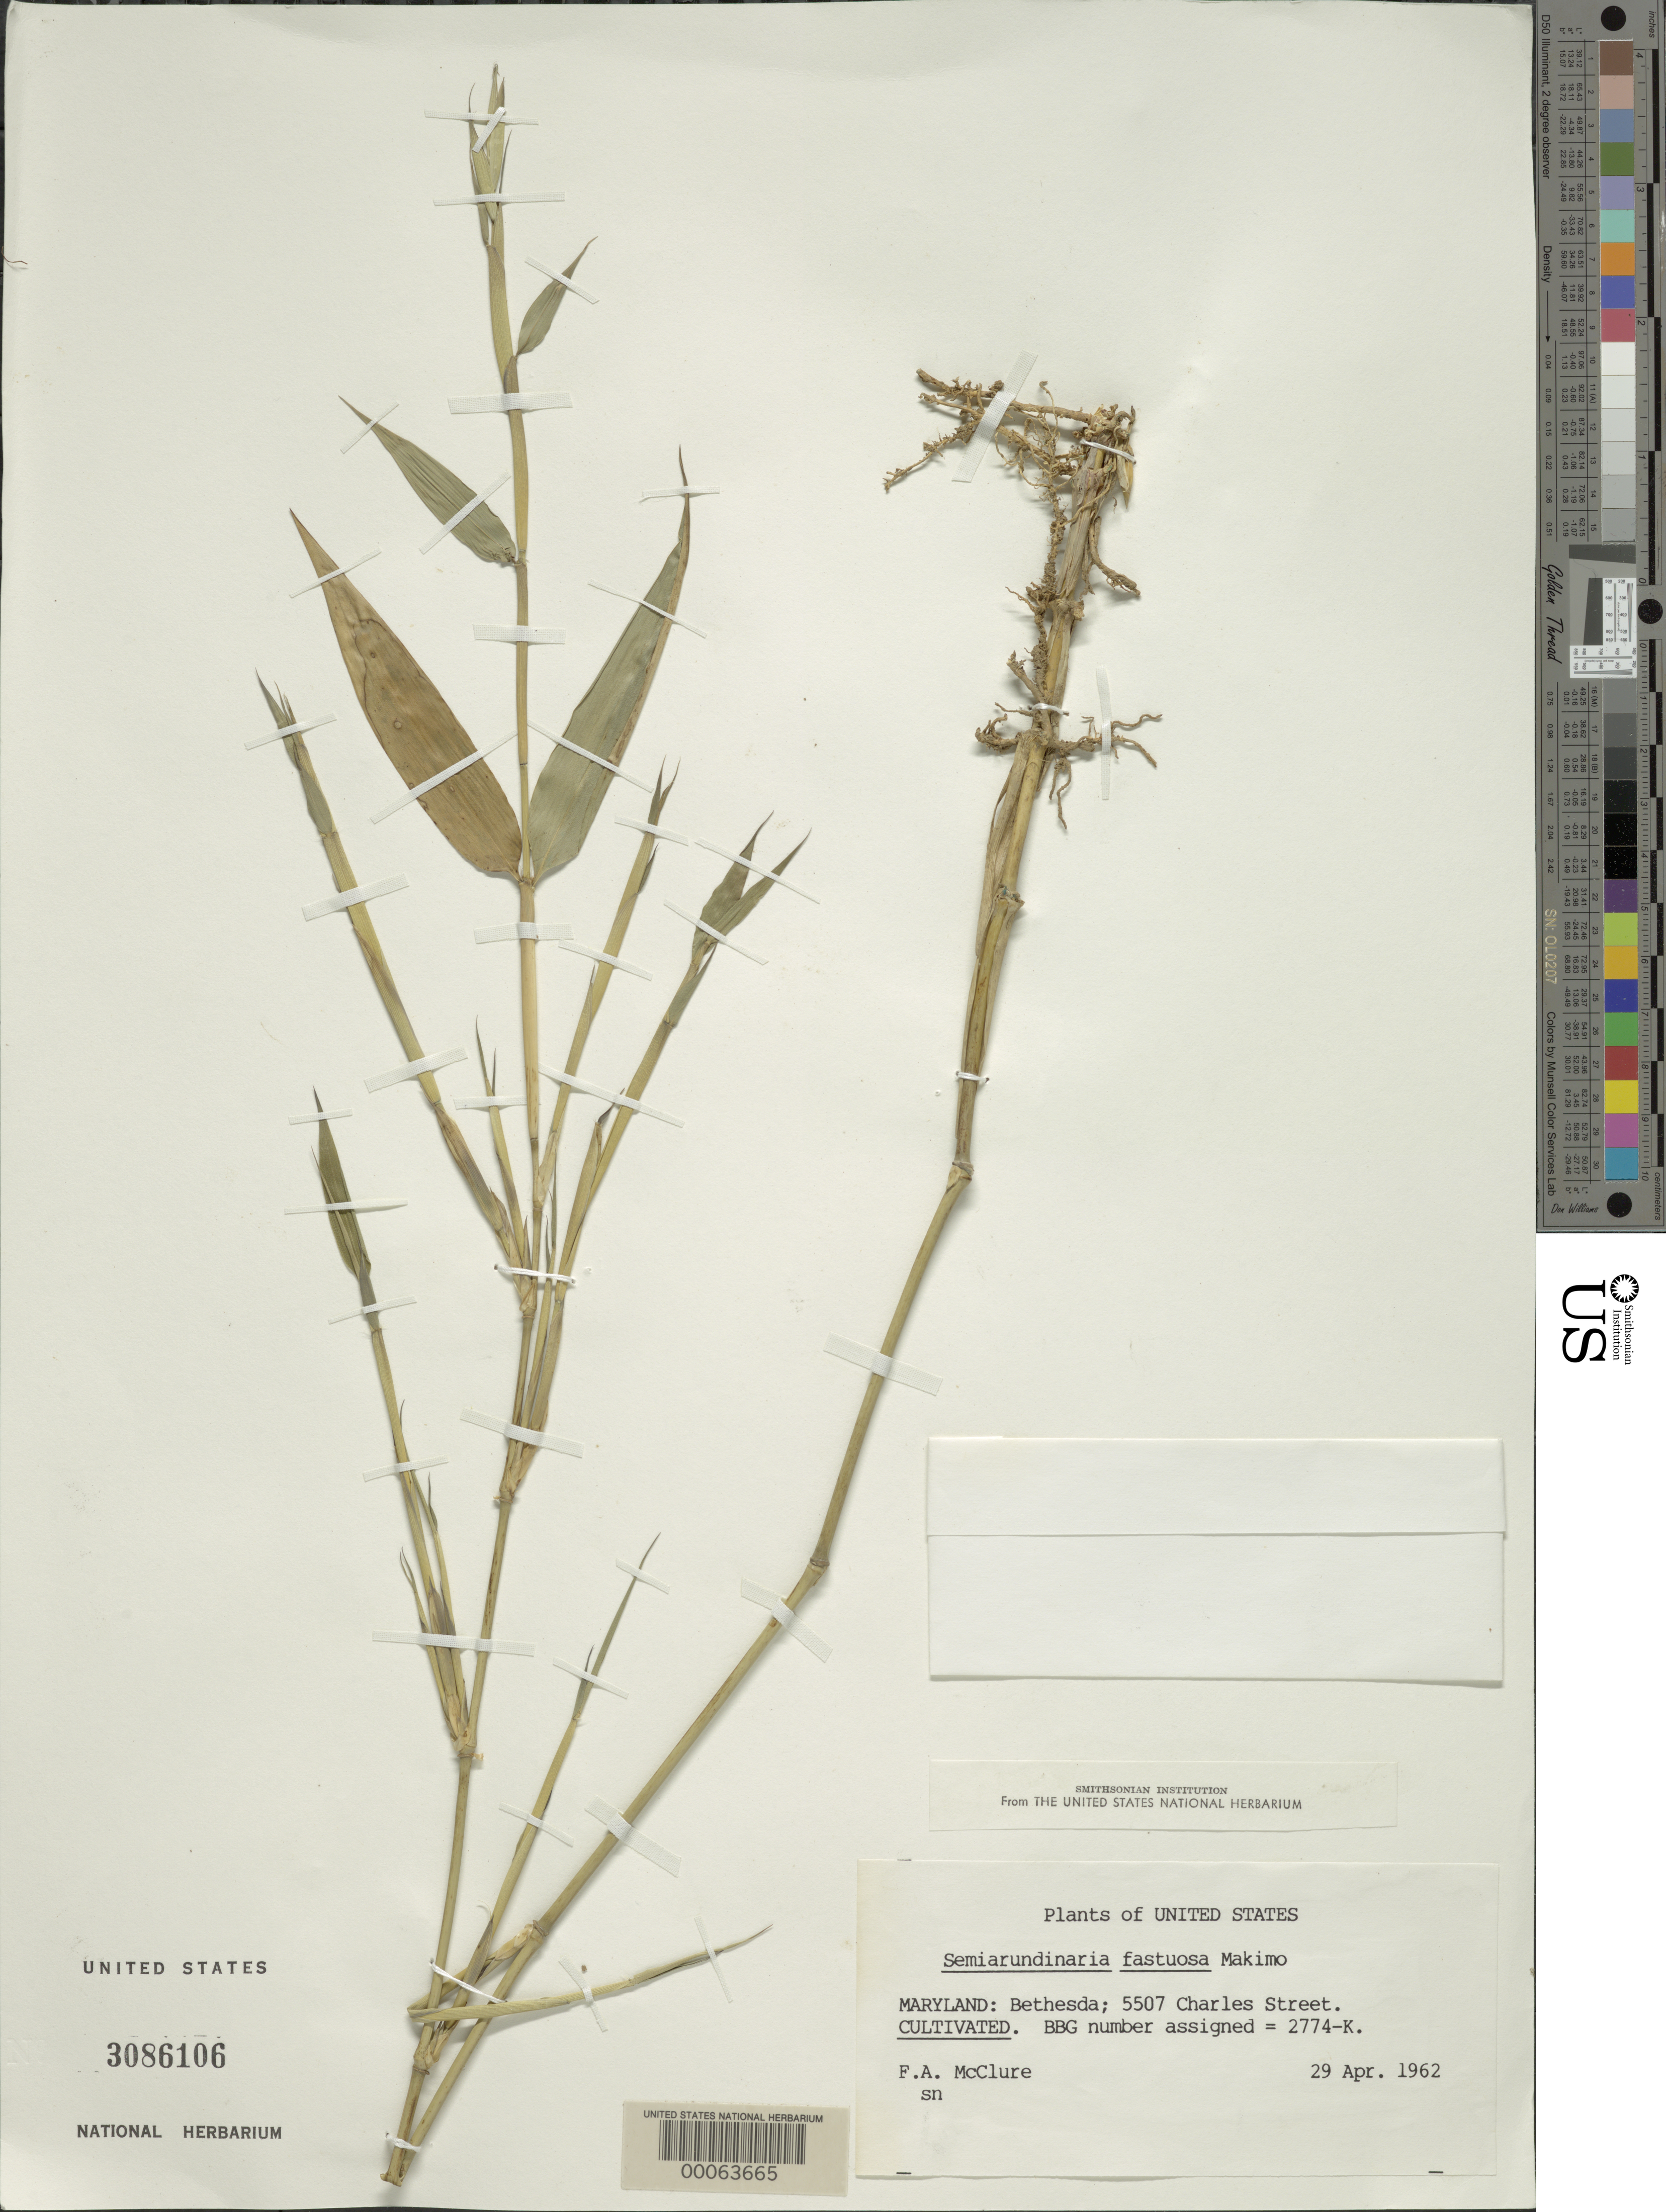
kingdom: Plantae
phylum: Tracheophyta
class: Liliopsida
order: Poales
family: Poaceae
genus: Semiarundinaria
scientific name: Semiarundinaria fastuosa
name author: Makino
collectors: F. A. McClure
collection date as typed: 29 Apr 1962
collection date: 1962-04-29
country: United States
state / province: Maryland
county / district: Montgomery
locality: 5507 Charles Street, Bethesda (McClure's garden)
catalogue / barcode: US 3086106